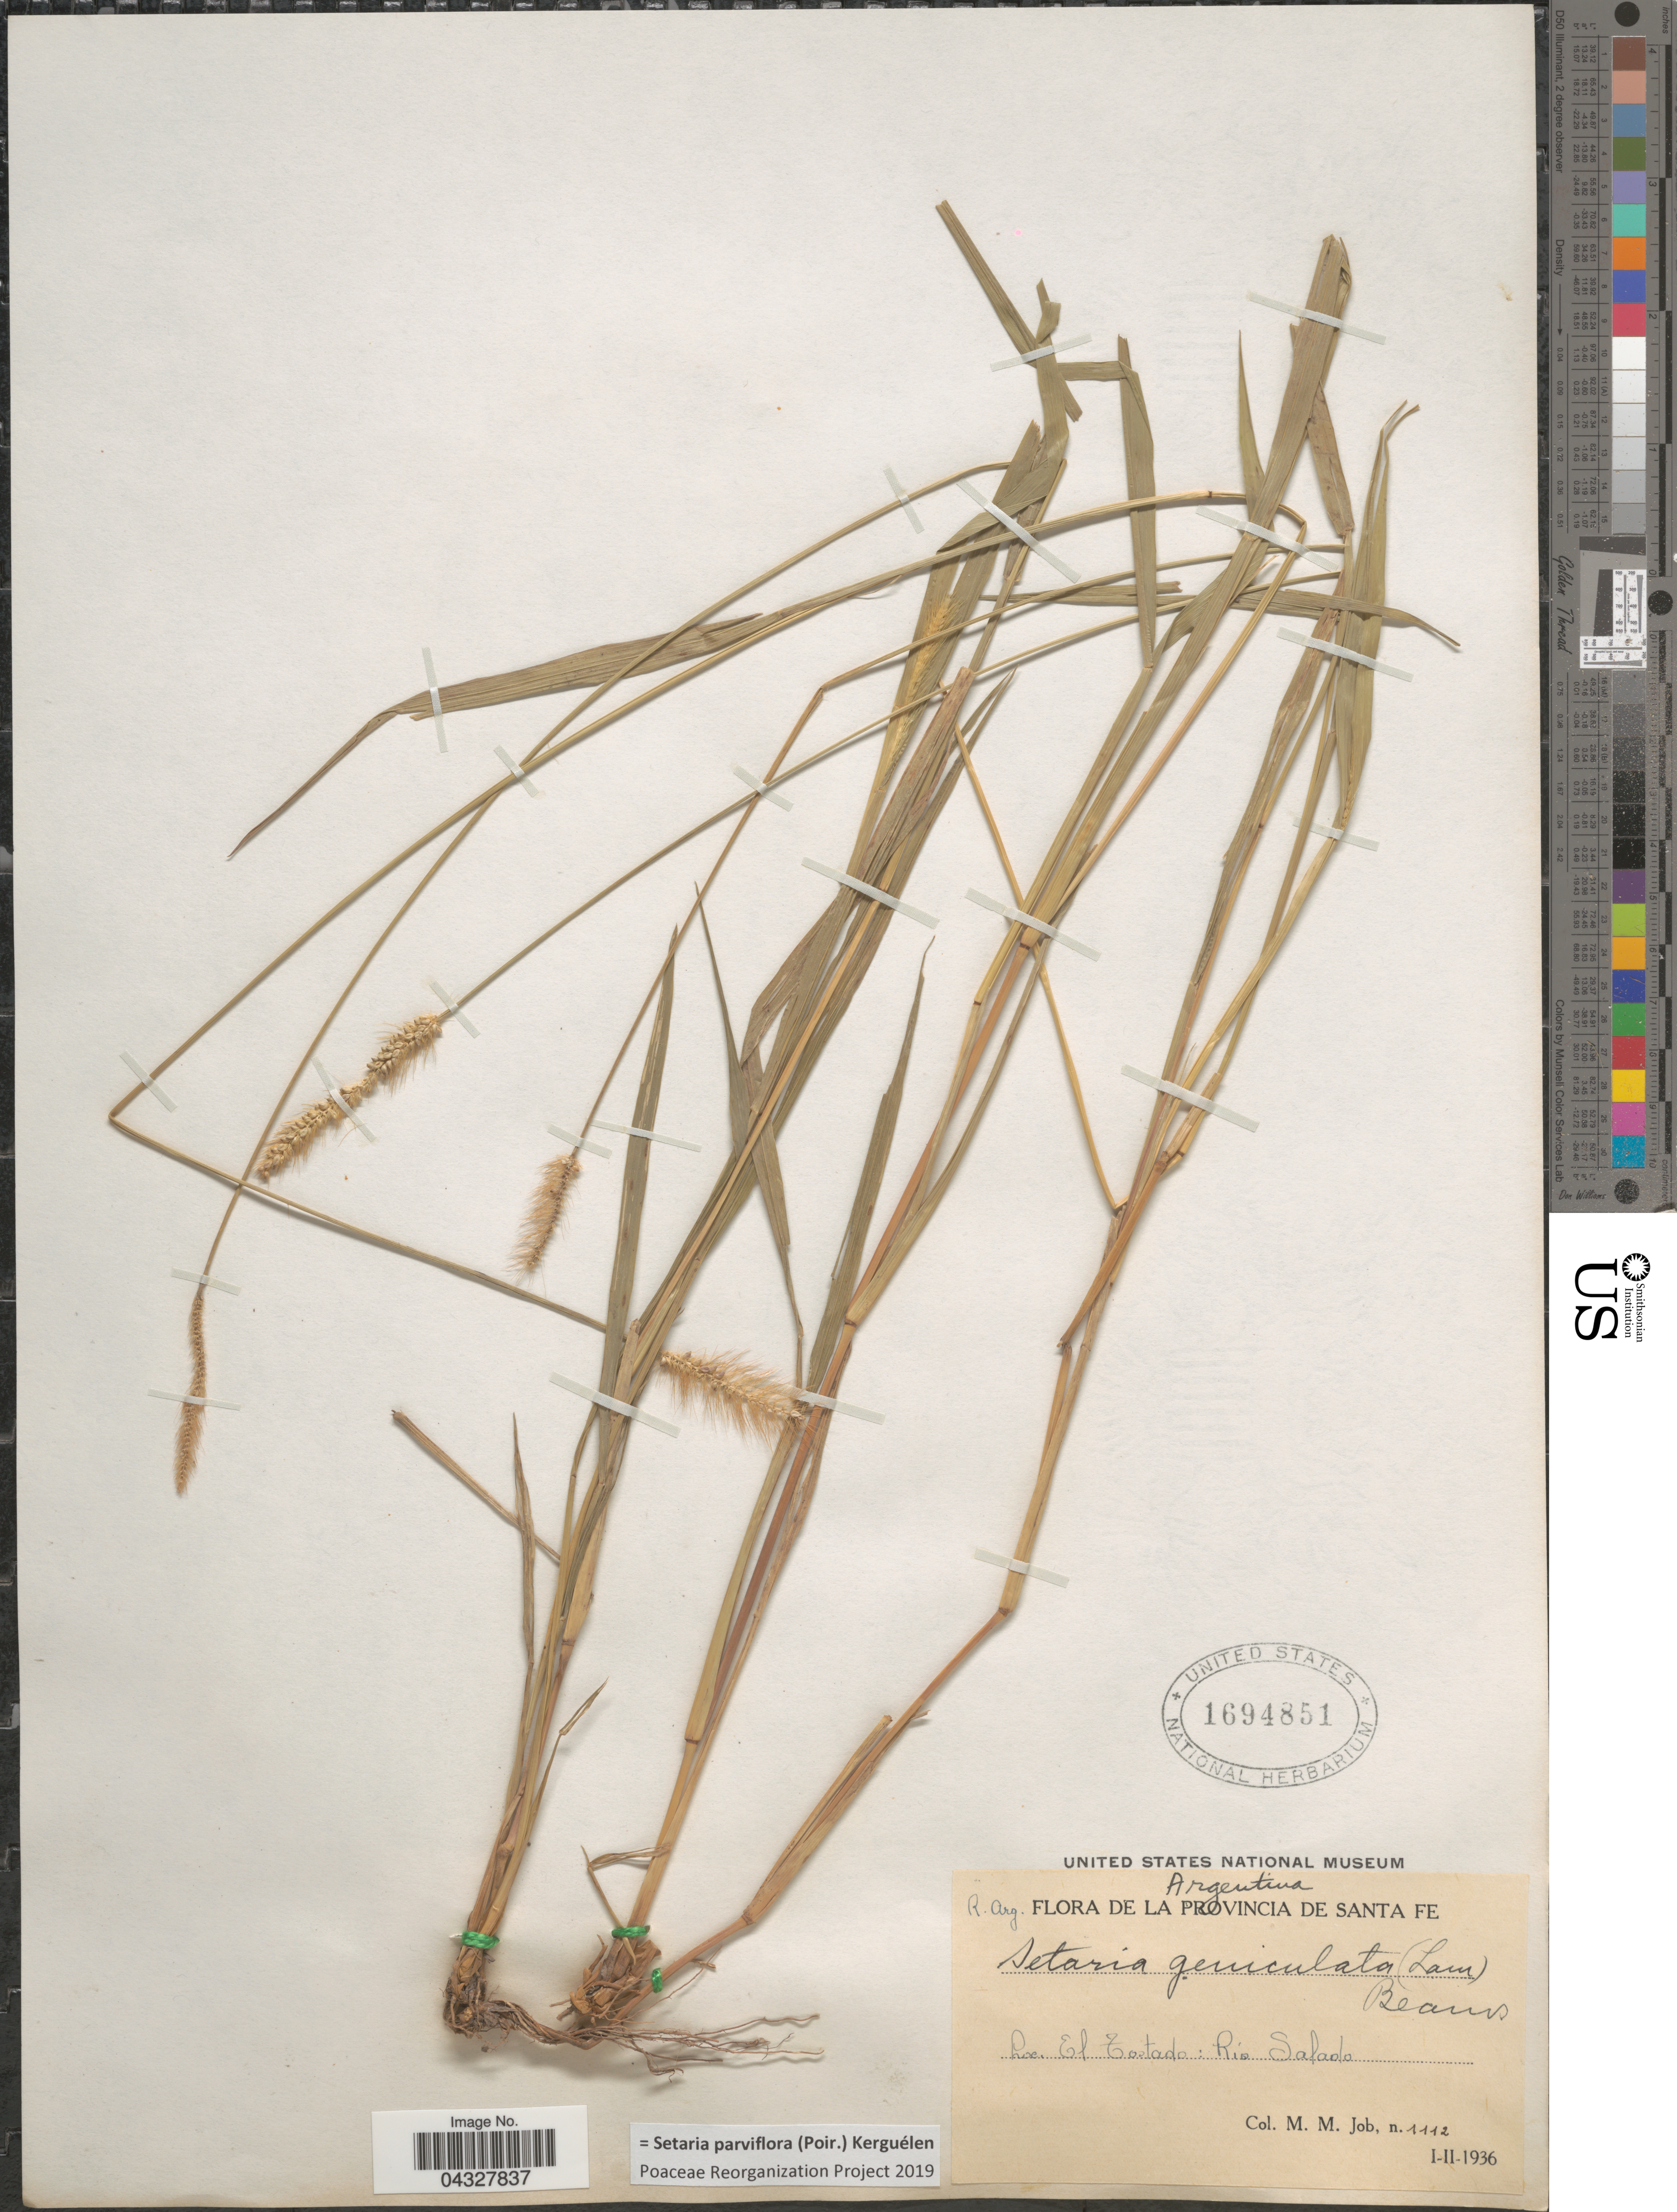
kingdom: Plantae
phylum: Tracheophyta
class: Liliopsida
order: Poales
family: Poaceae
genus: Setaria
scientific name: Setaria parviflora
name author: (Poir.) Kerguélen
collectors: M. Job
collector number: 1112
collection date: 1936-01/1936-02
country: Argentina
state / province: Santa Fe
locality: El Tostado: Rio Salado.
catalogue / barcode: US 1694851